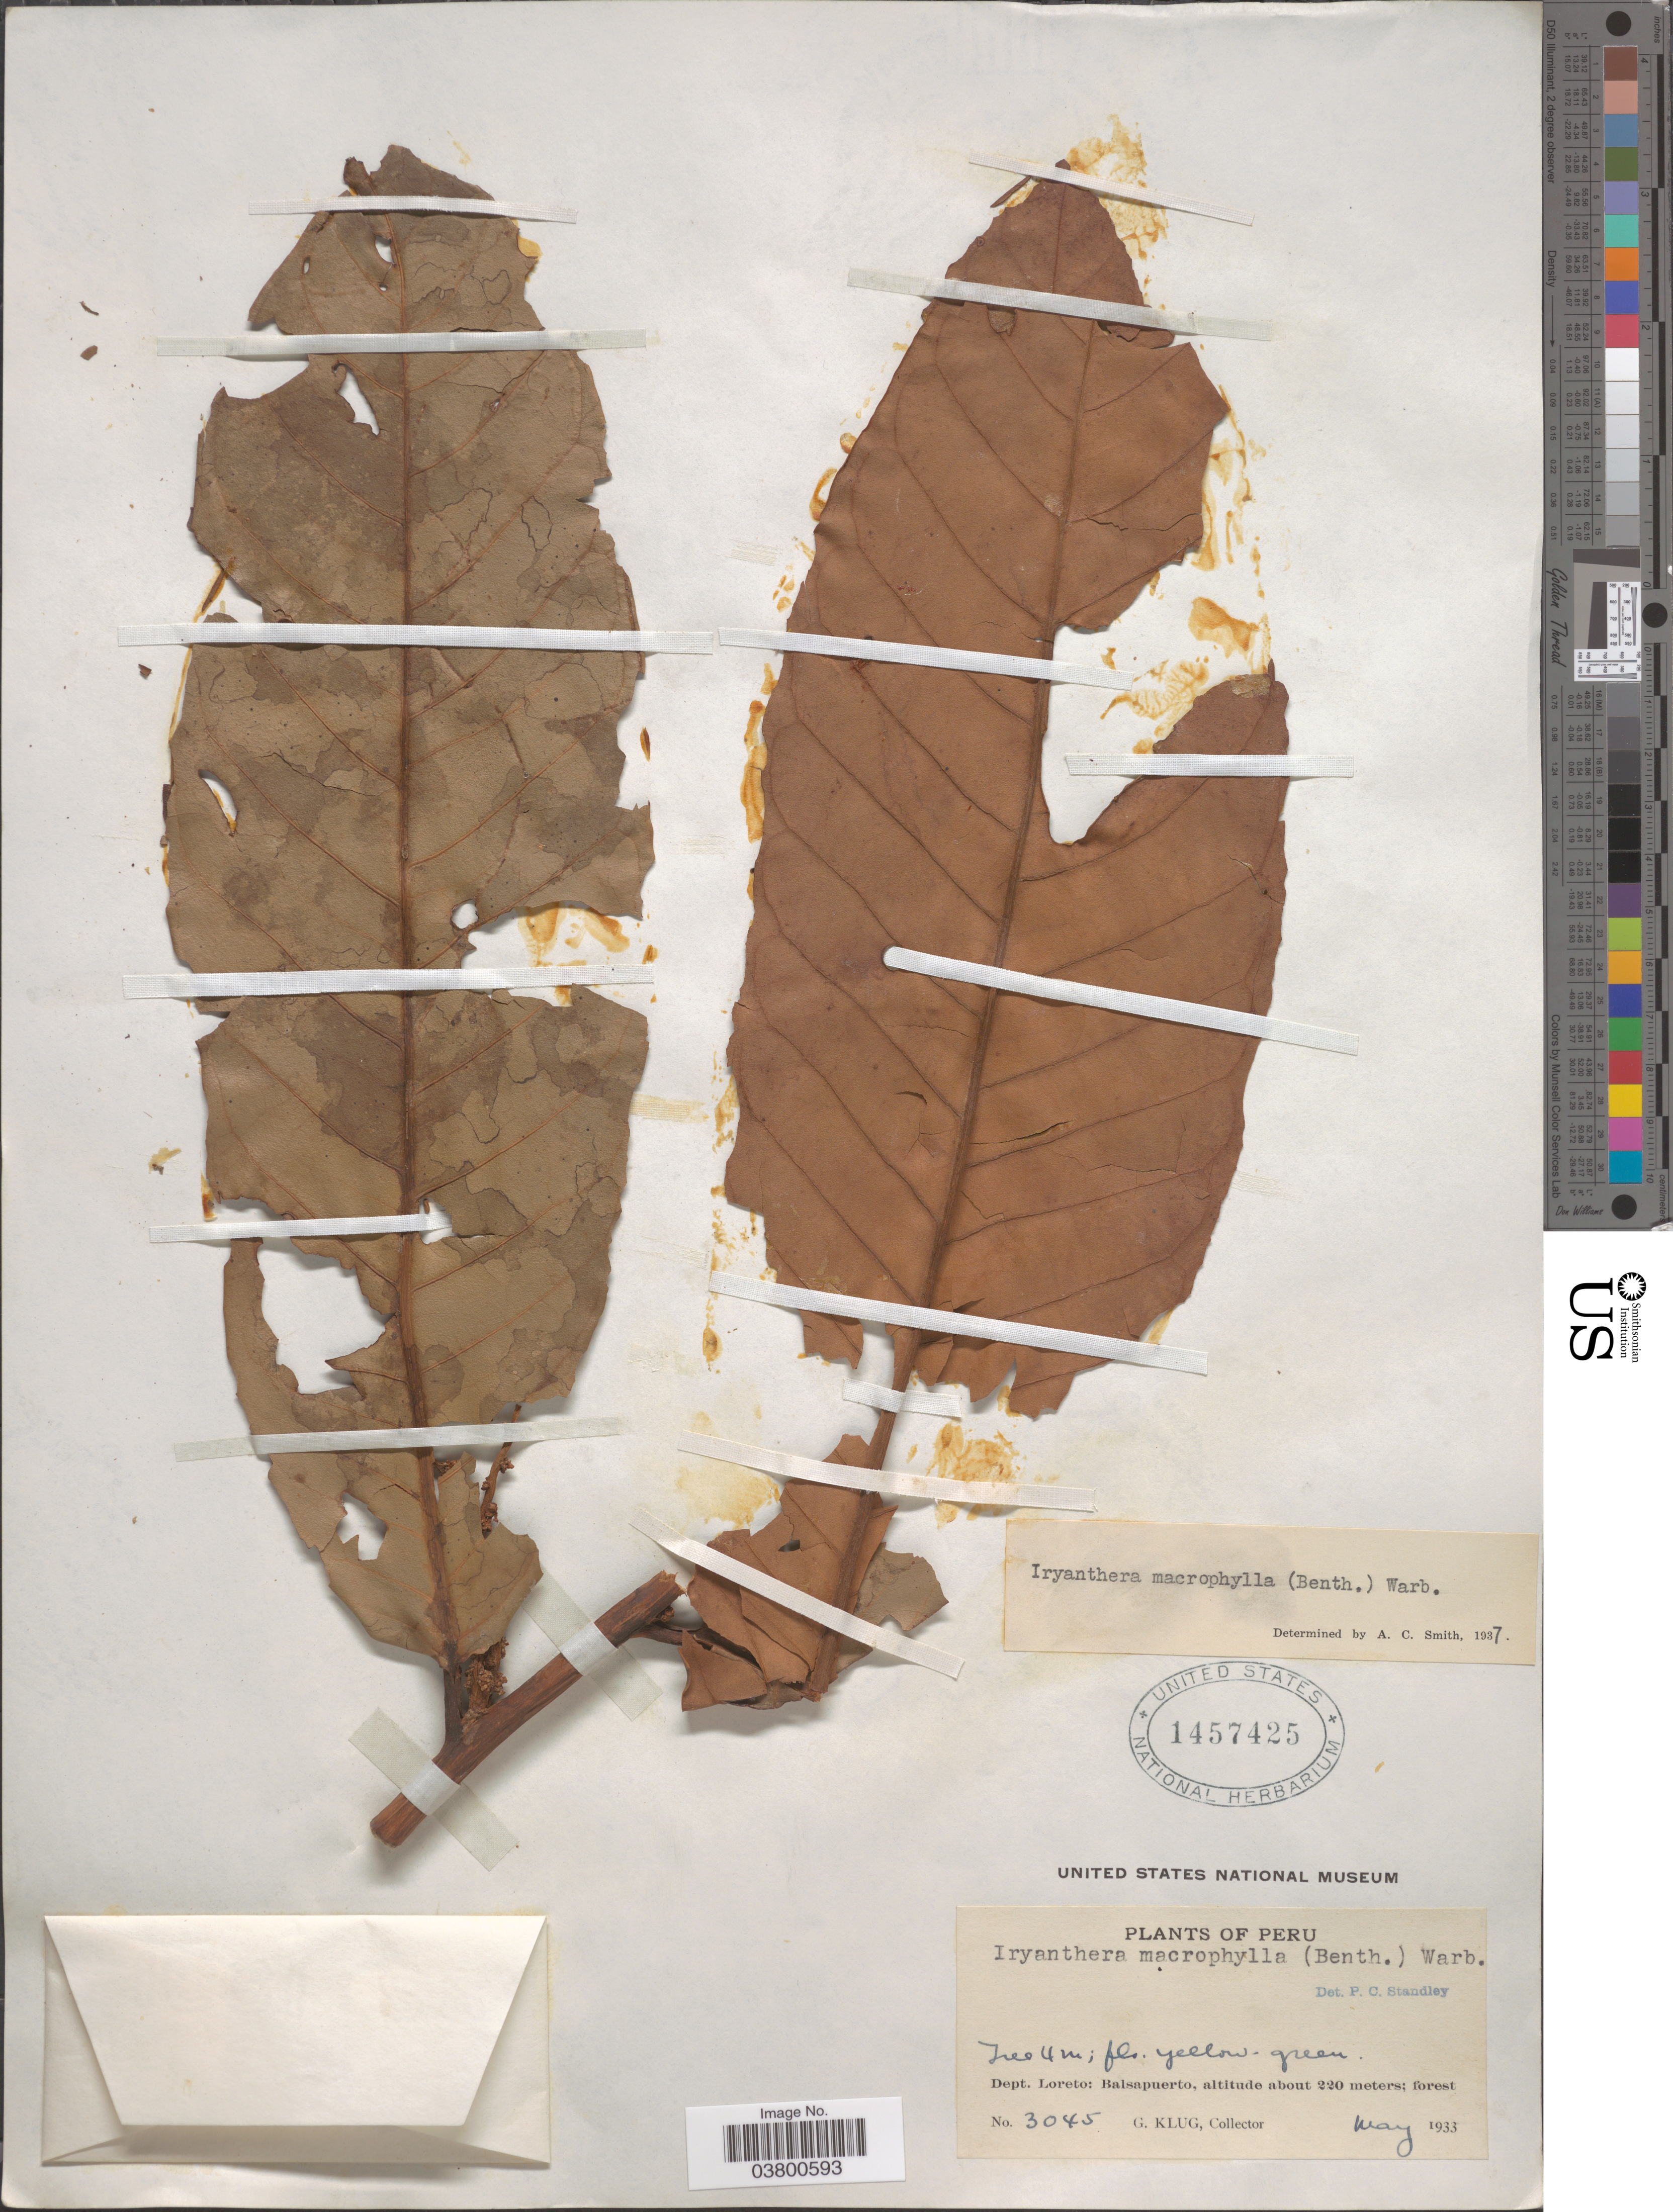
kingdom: Plantae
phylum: Tracheophyta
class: Magnoliopsida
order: Magnoliales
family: Myristicaceae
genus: Iryanthera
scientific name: Iryanthera macrophylla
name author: (Benth.) Warb.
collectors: G. Klug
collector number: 3045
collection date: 1933-05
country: Peru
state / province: Loreto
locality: Dept. Loreto: Balsapuerto.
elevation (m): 220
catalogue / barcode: US 1457425